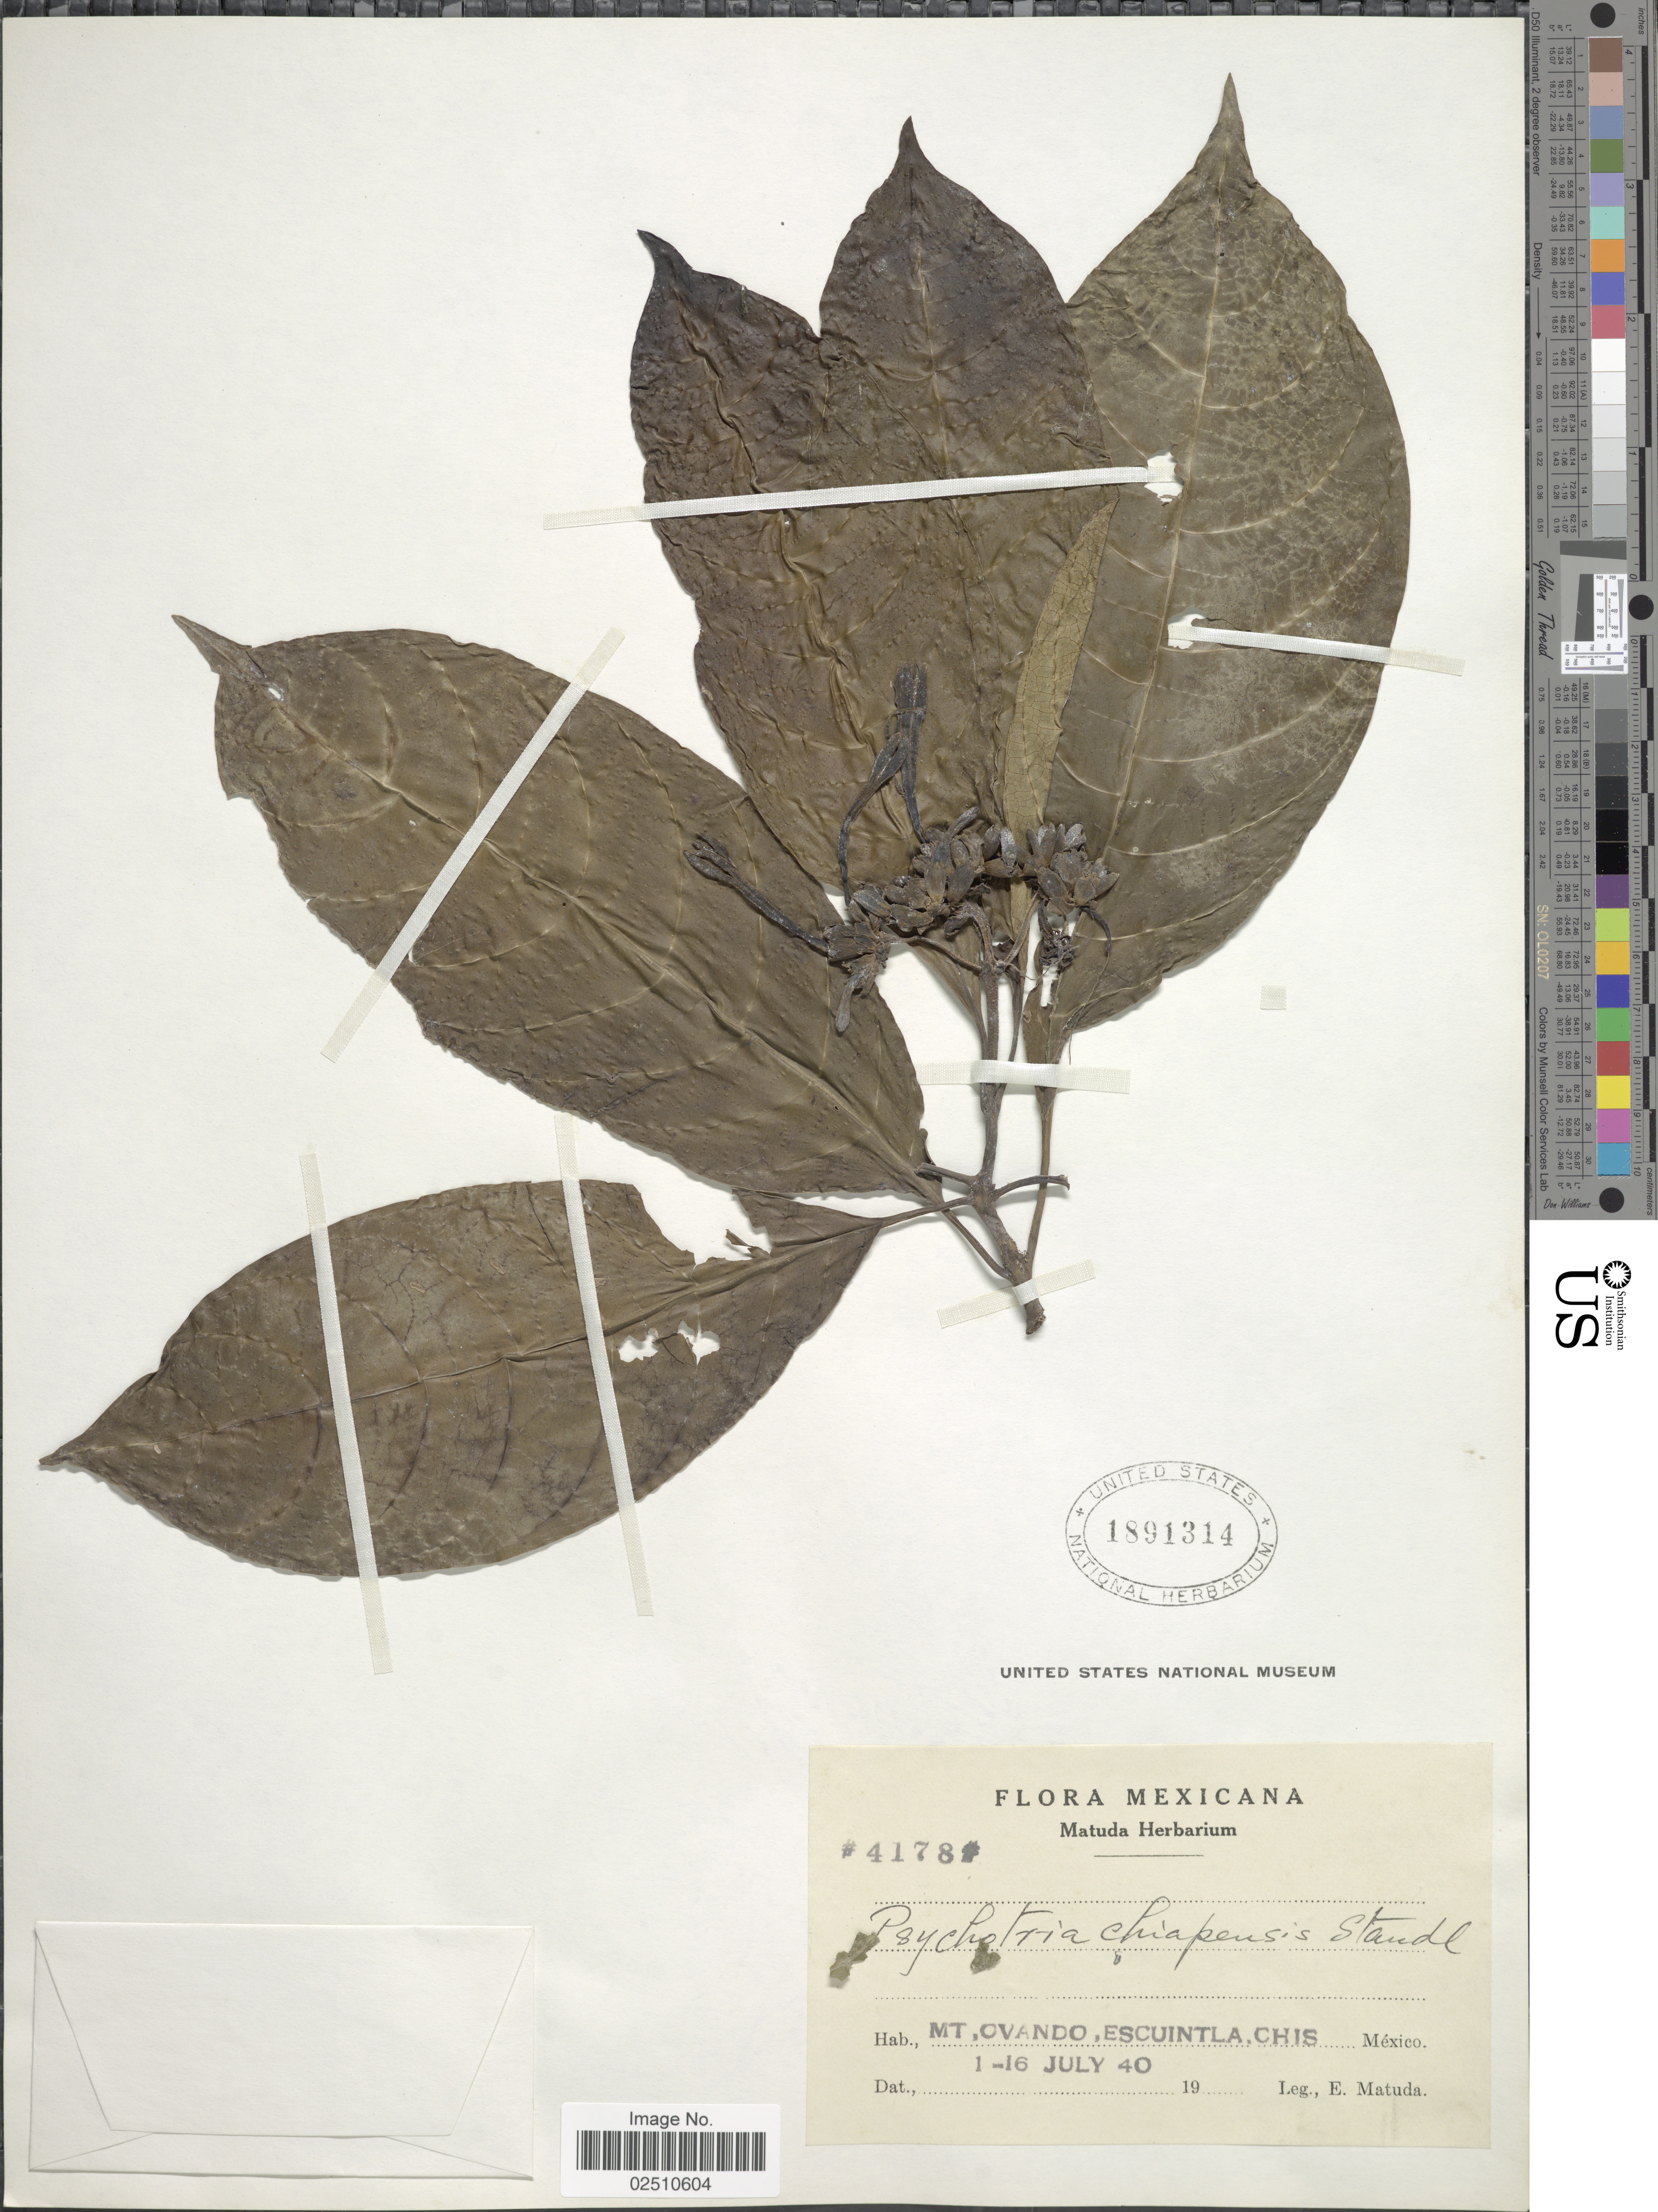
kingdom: Plantae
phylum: Tracheophyta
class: Magnoliopsida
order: Gentianales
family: Rubiaceae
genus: Psychotria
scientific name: Psychotria chiapensis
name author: Standl.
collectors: E. Matuda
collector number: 4178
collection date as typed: Transcribed d/m/y: 1/7/40 to 16/7/40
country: Mexico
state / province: Chiapas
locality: Mt. Ovando, Escuintla, Chis.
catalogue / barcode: US 1891314